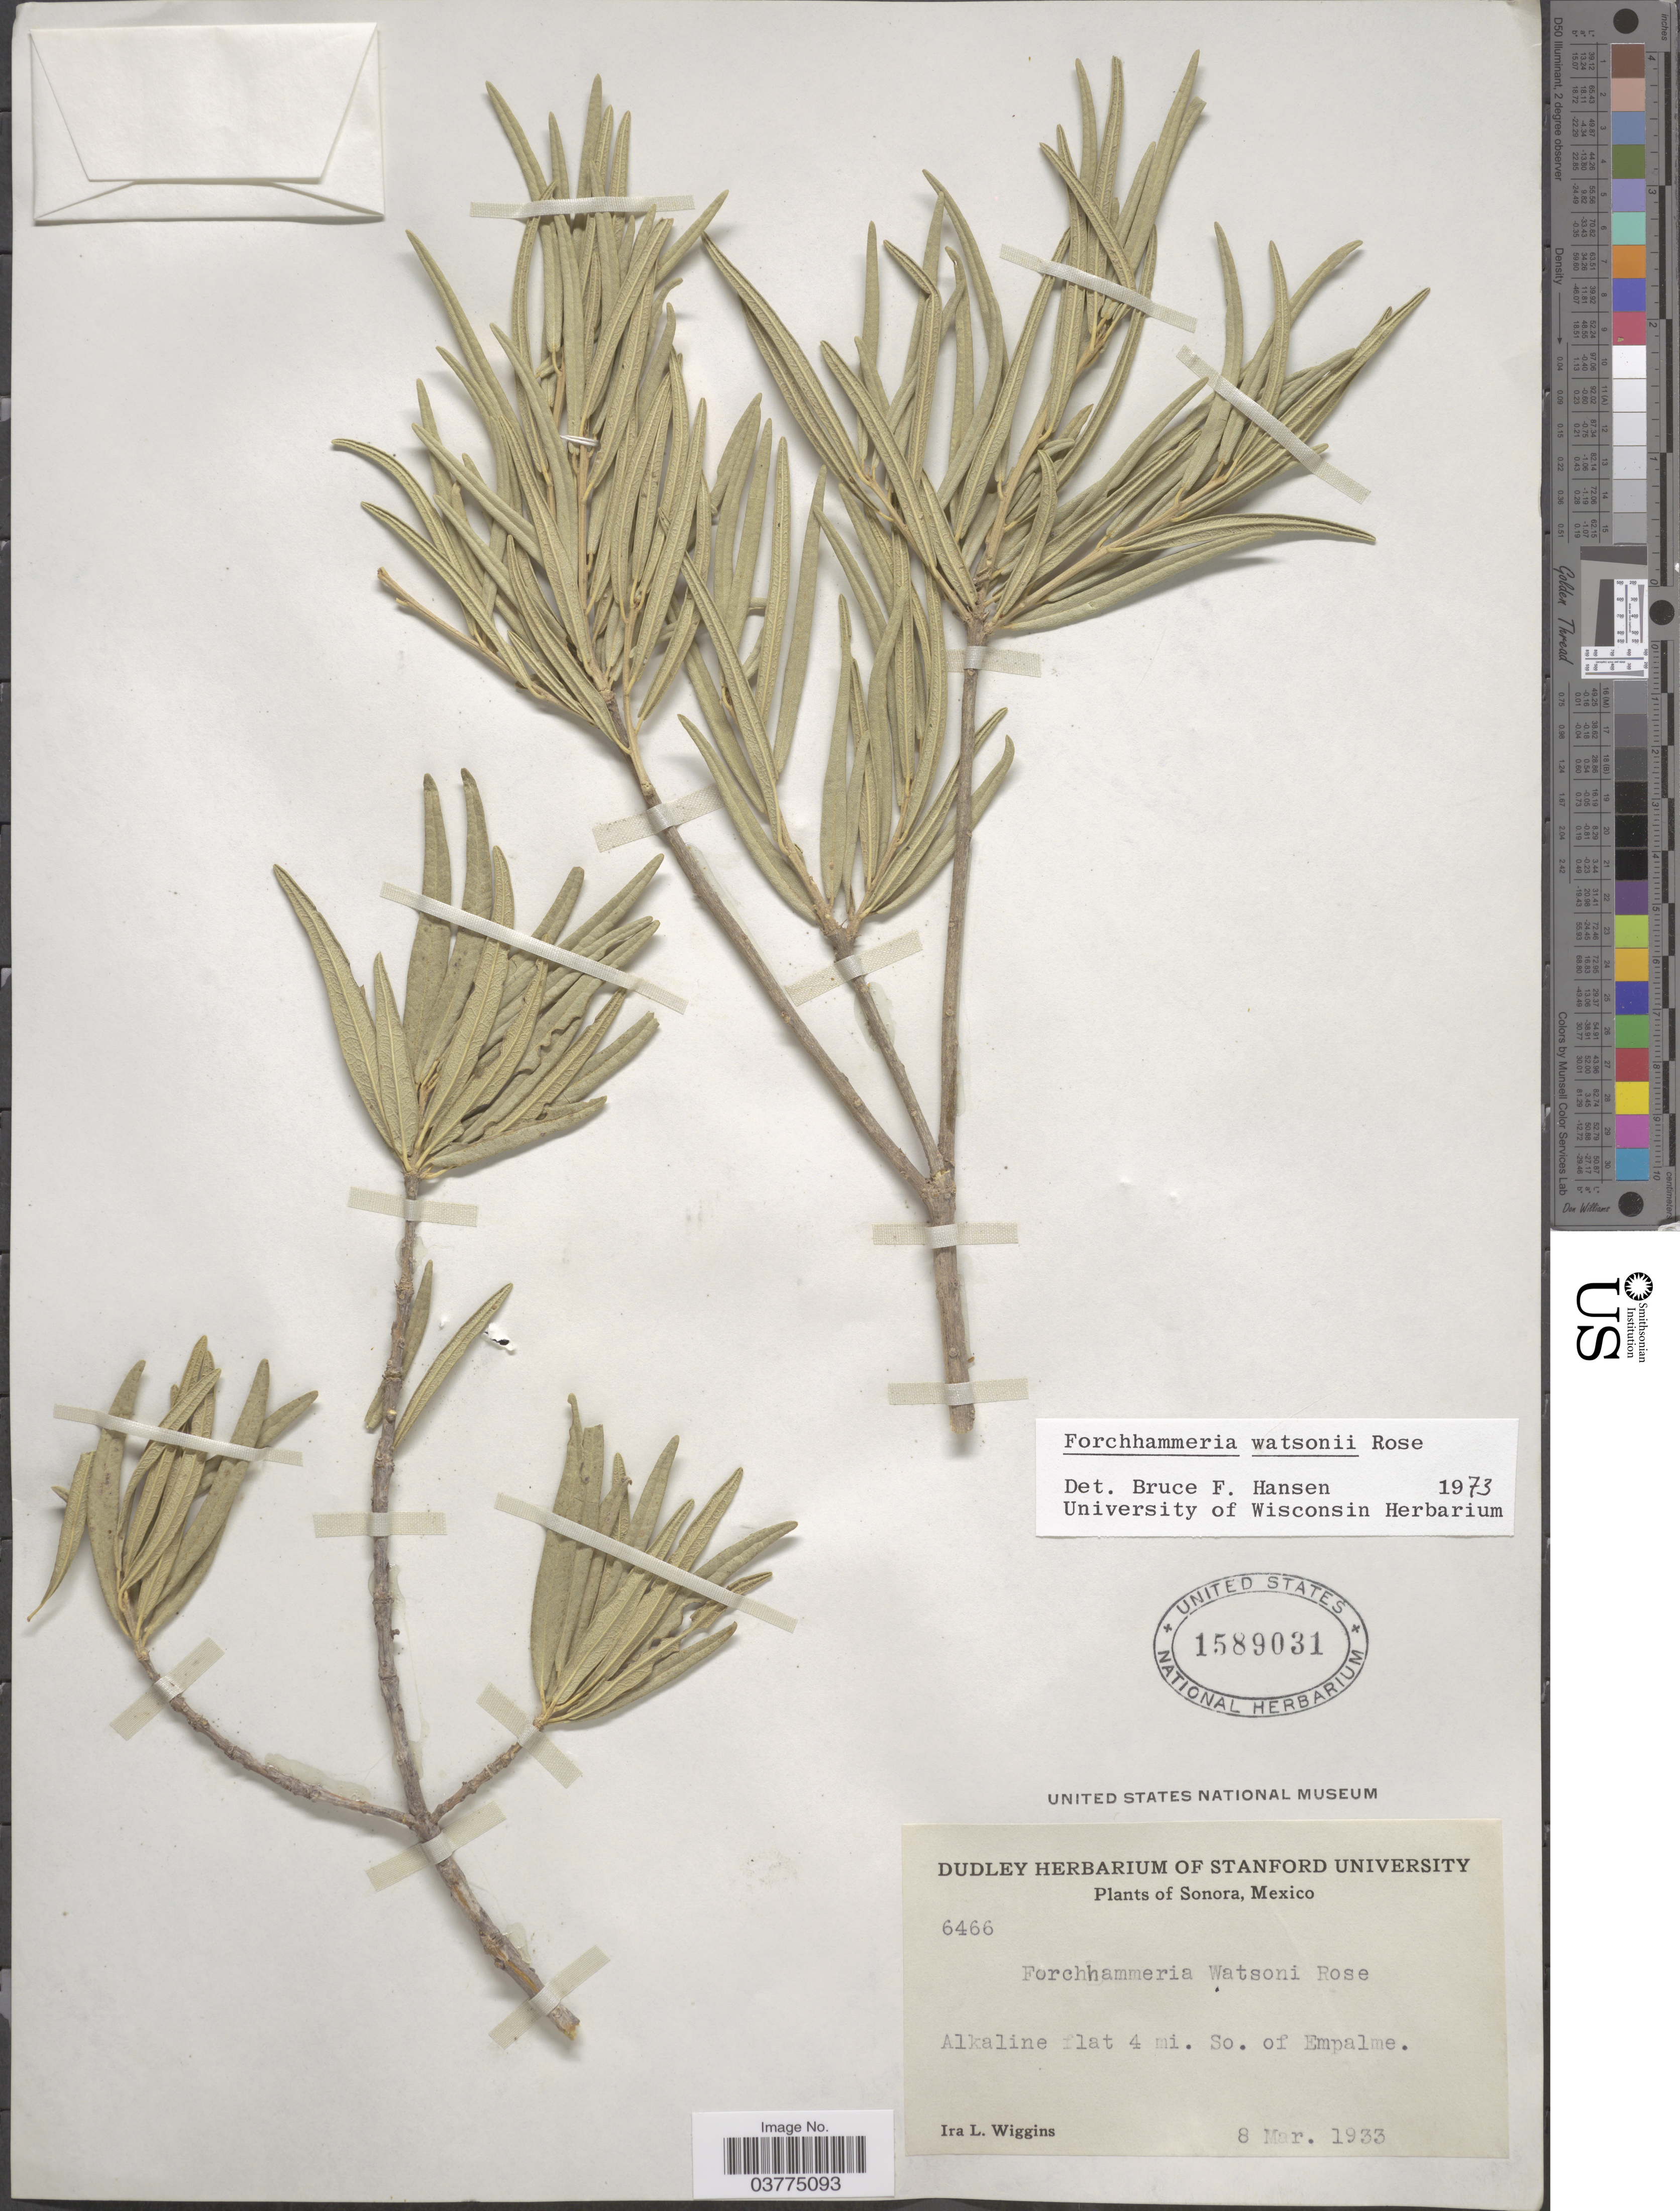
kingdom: Plantae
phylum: Tracheophyta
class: Magnoliopsida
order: Brassicales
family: Stixaceae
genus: Forchhammeria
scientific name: Forchhammeria watsonii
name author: Rose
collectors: I. L. Wiggins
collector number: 6466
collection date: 1933-03-08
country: Mexico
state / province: Sonora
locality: Alkaline flat 4 mi. So. of Empalme.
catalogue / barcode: US 1589031